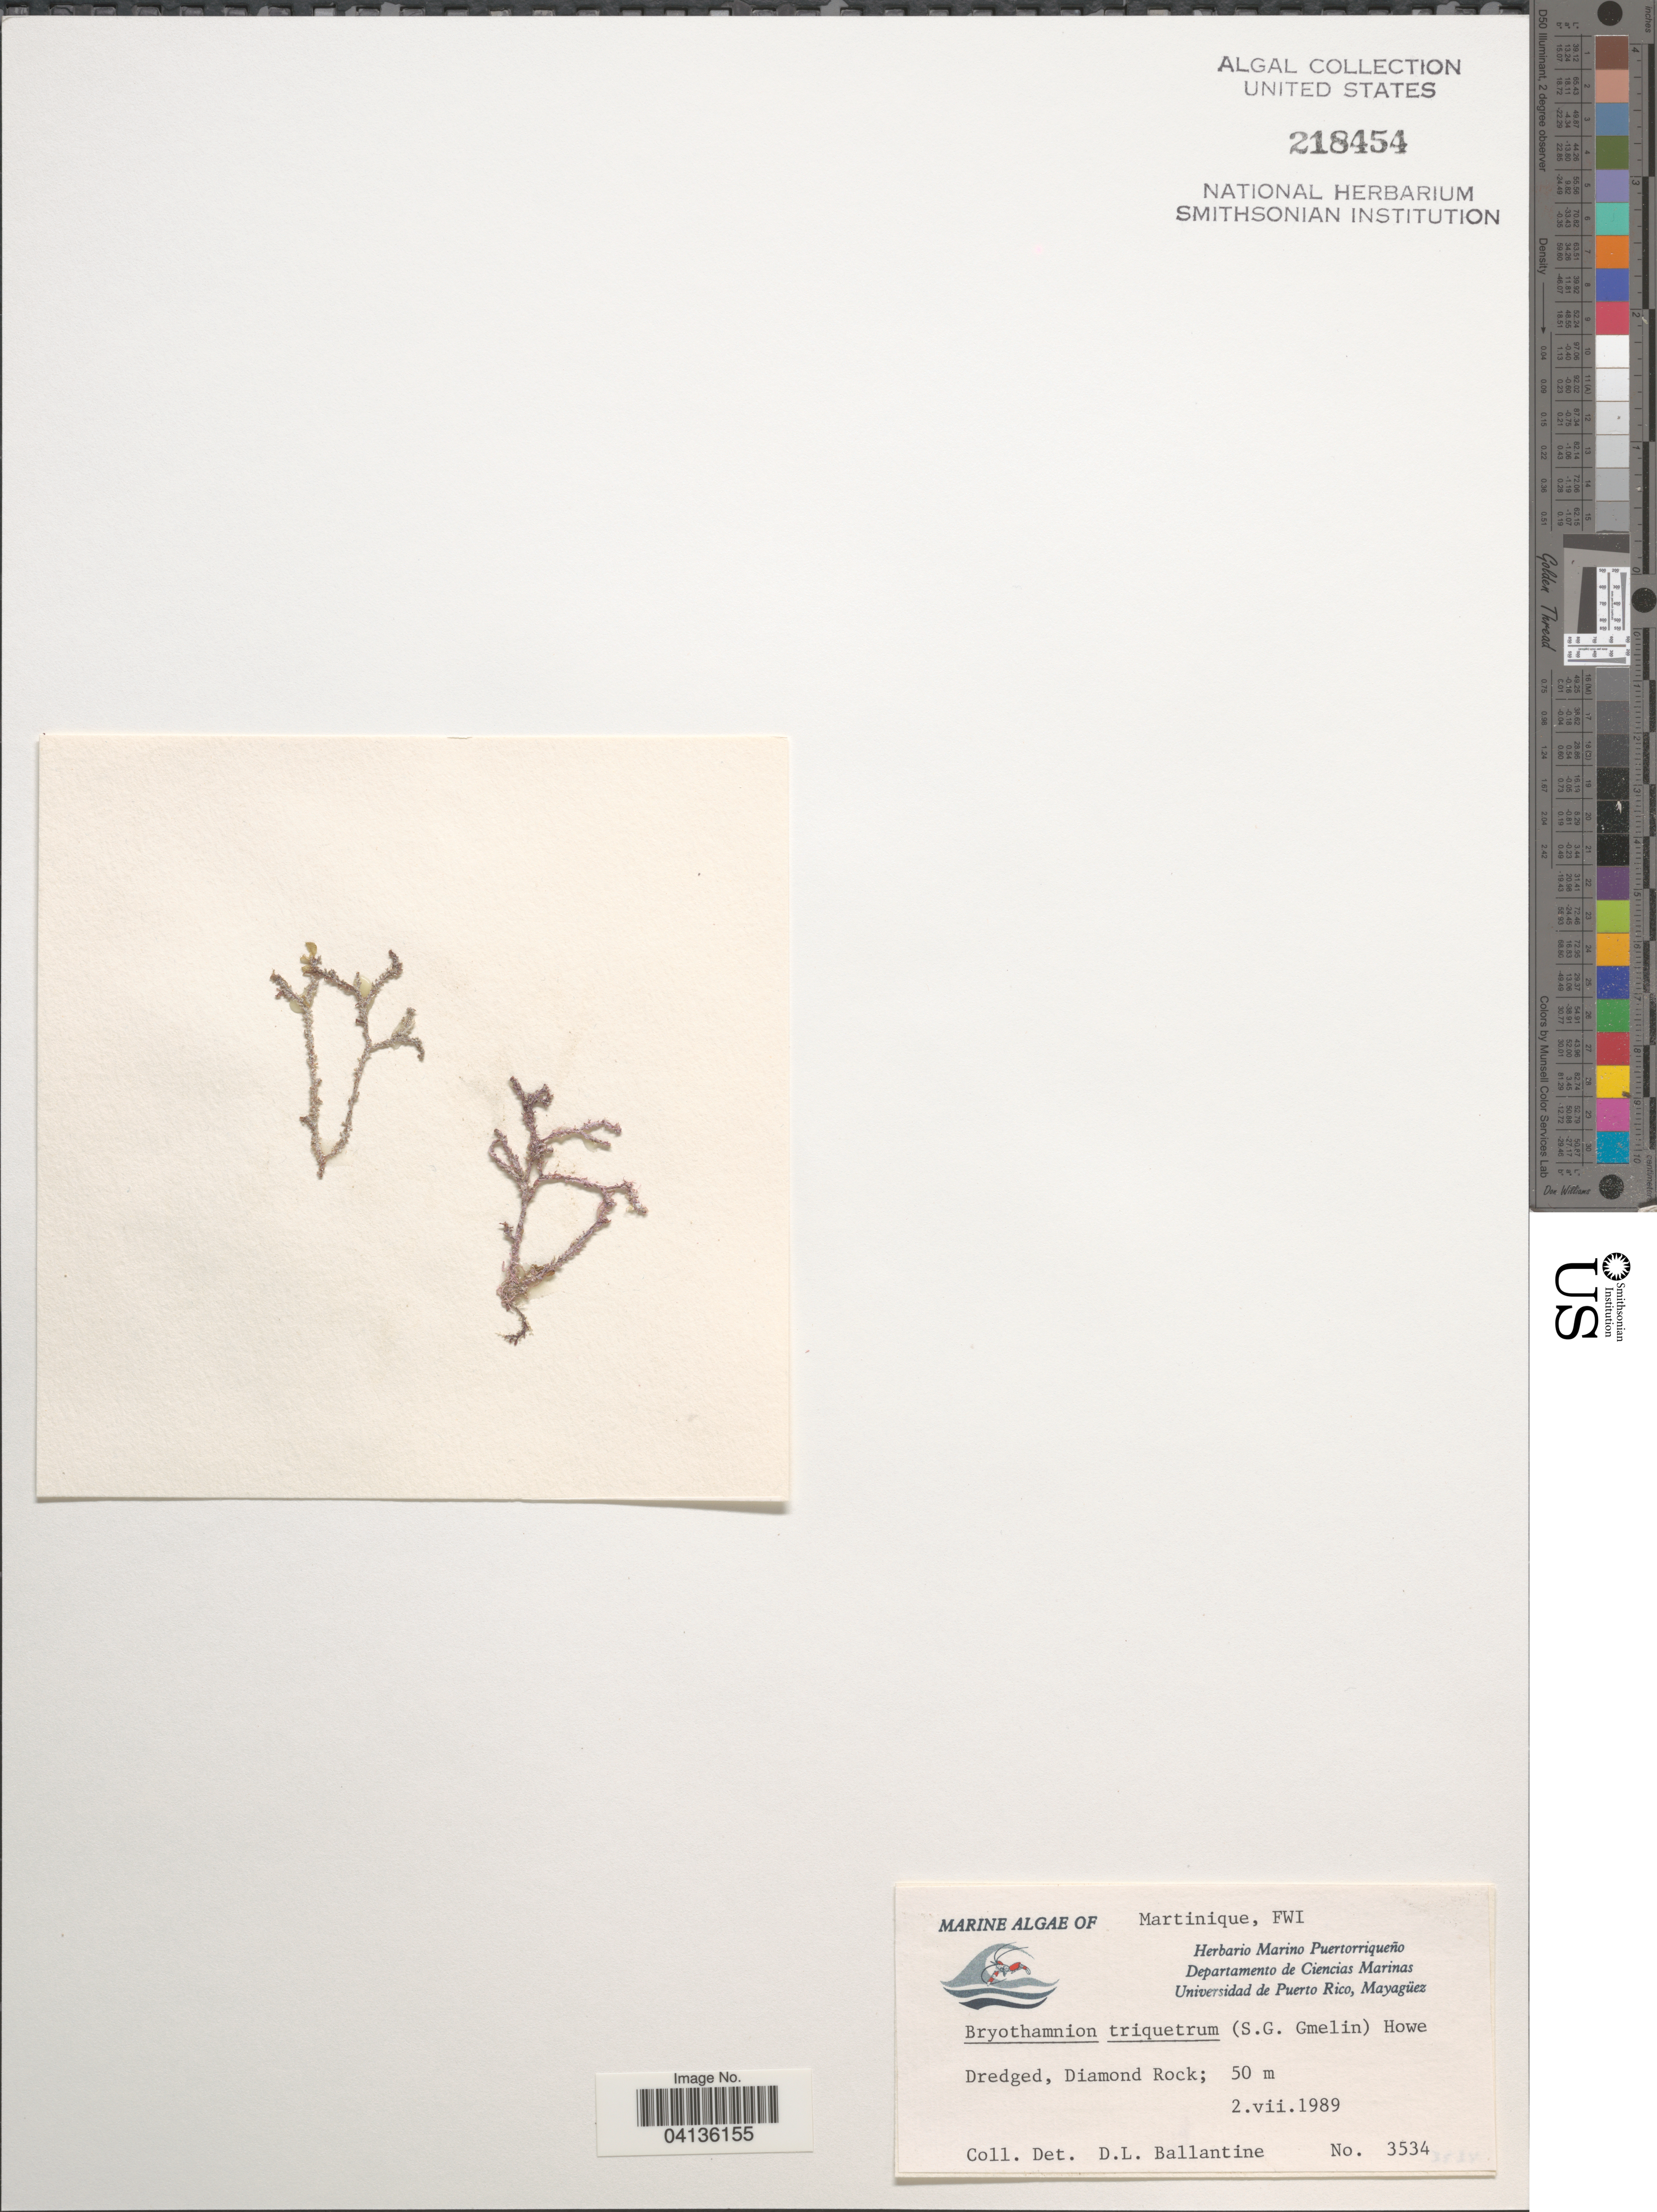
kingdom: Plantae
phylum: Rhodophyta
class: Florideophyceae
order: Ceramiales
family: Rhodomelaceae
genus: Alsidium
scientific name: Alsidium sp.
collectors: D.L. Ballantine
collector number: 3534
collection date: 1989-07-02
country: Martinique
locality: FWI. Diamond Rock.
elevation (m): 50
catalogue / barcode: US 218454